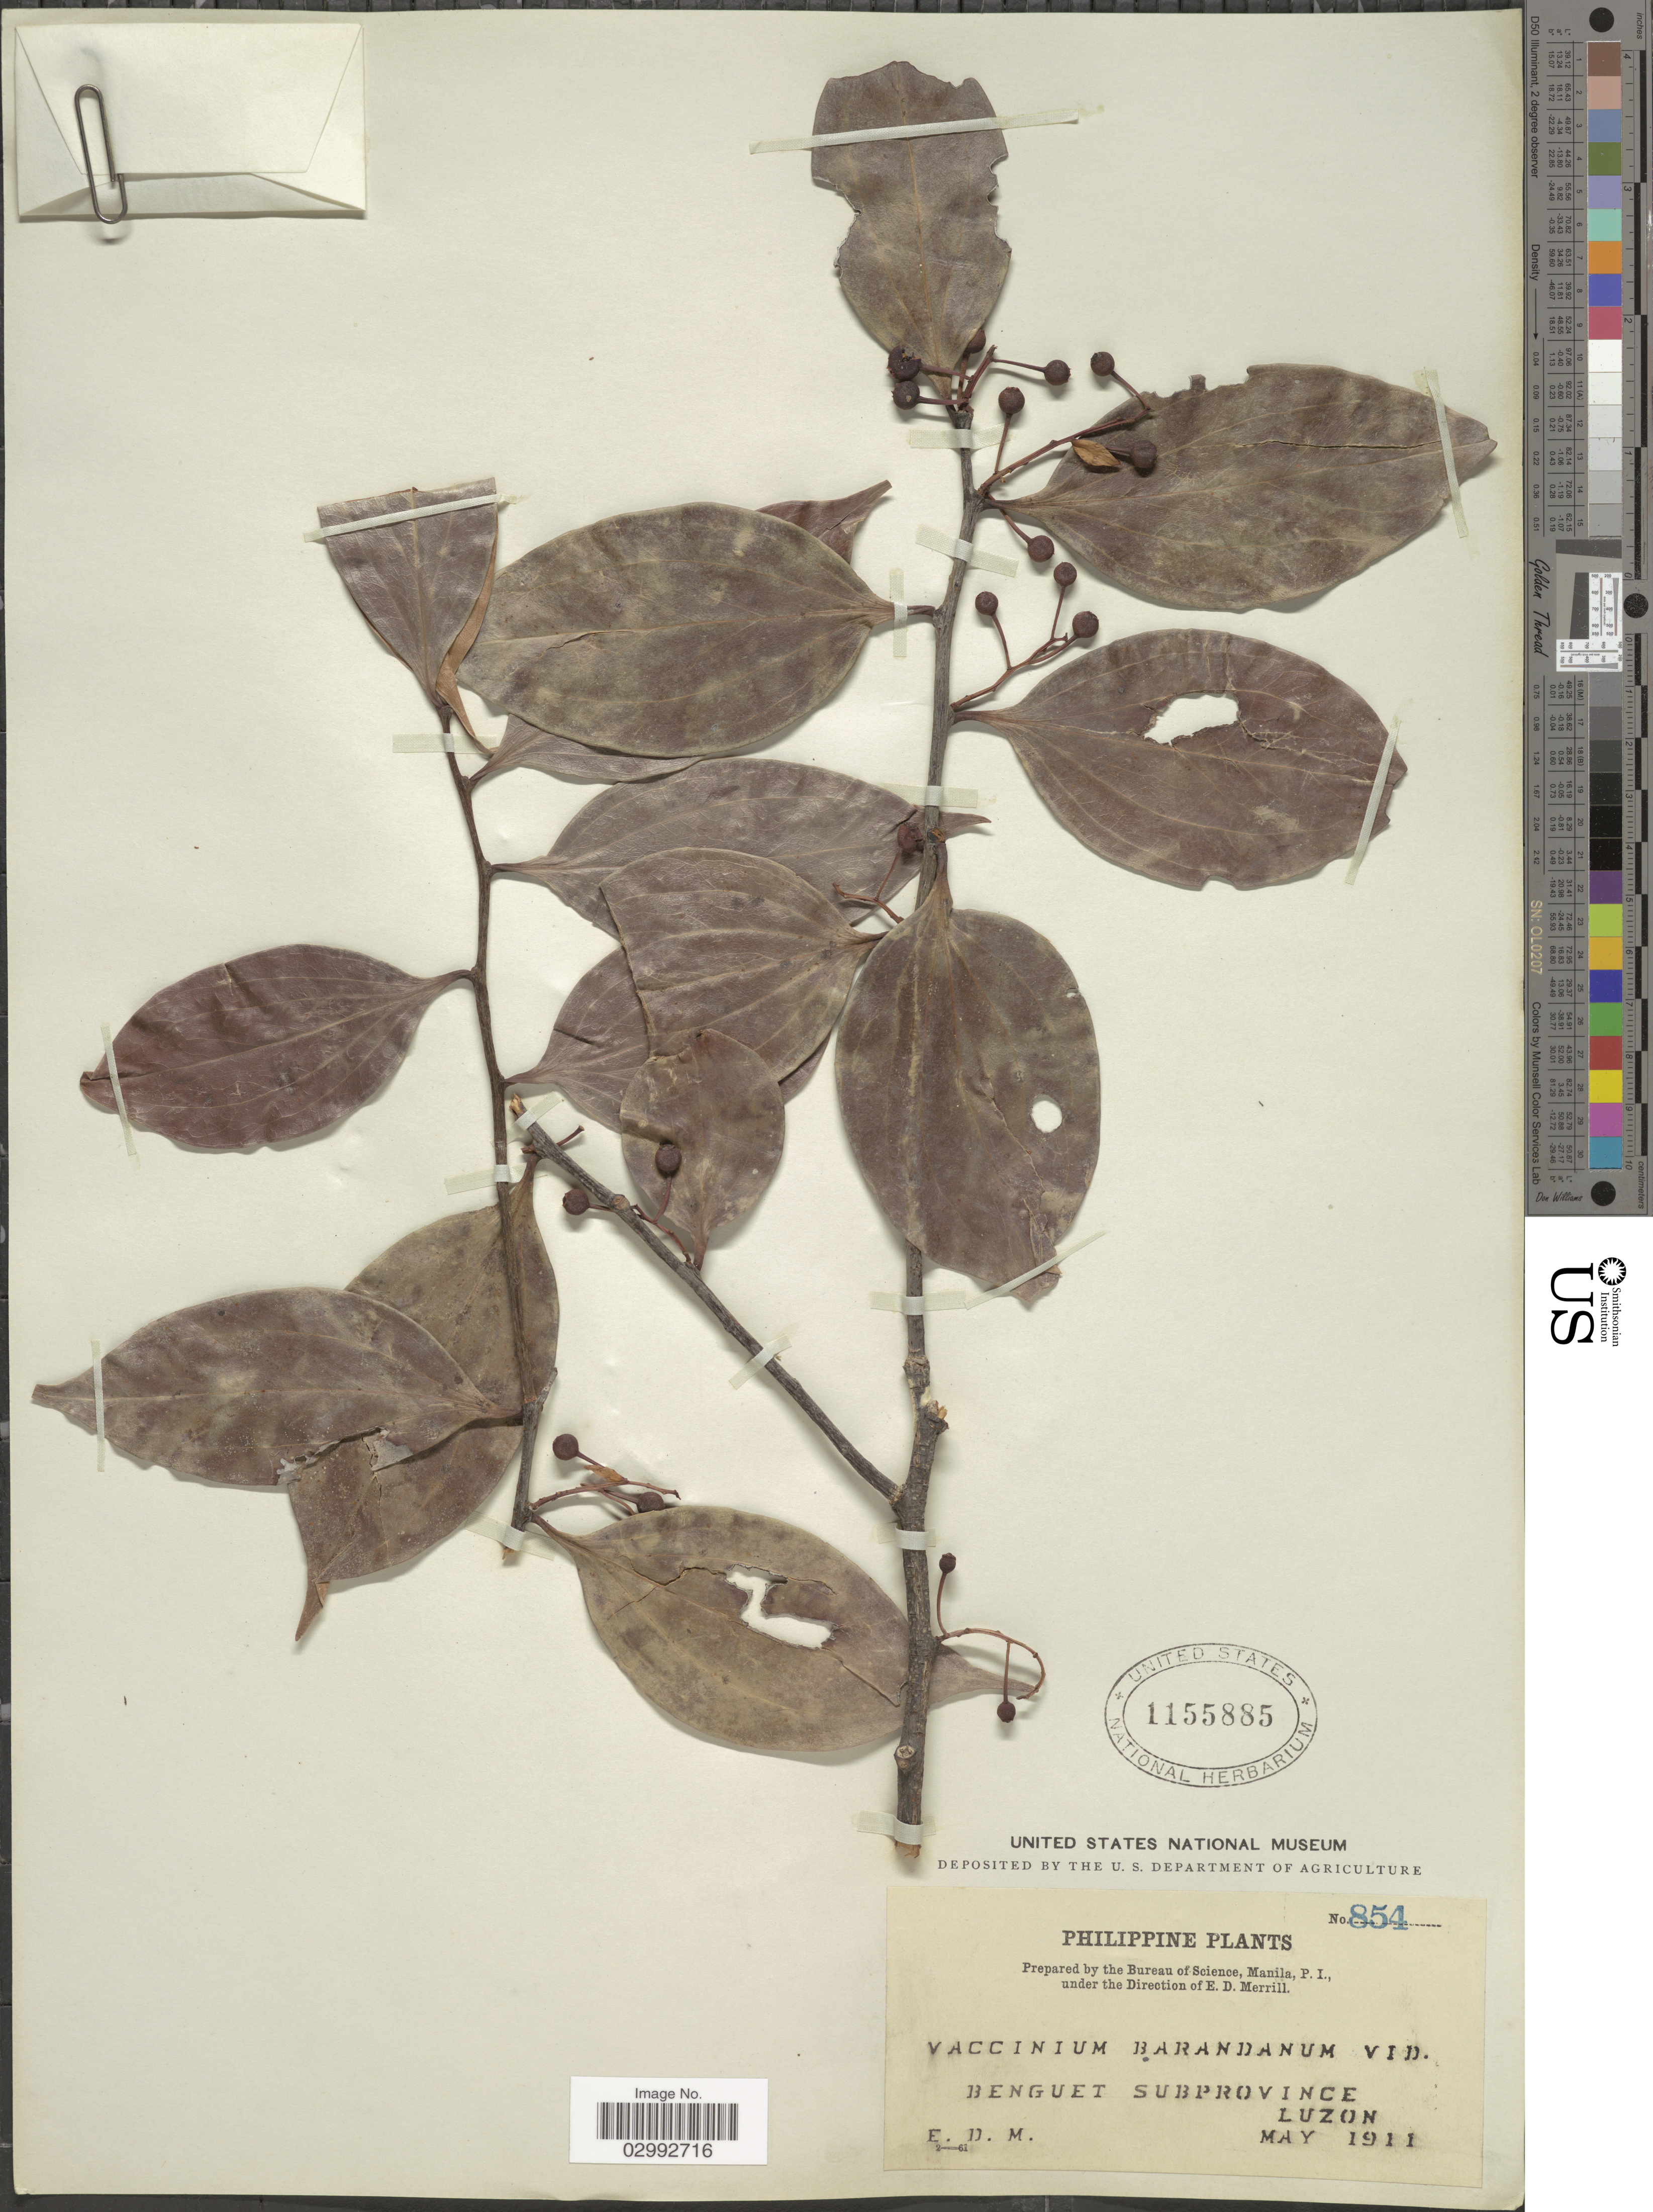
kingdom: Plantae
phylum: Tracheophyta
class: Magnoliopsida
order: Ericales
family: Ericaceae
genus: Vaccinium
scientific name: Vaccinium barandanum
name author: S. Vidal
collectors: E. D. Merrill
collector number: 854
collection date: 1911-05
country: Philippines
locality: Benguet Subprovince, Luzon.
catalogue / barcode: US 1155885